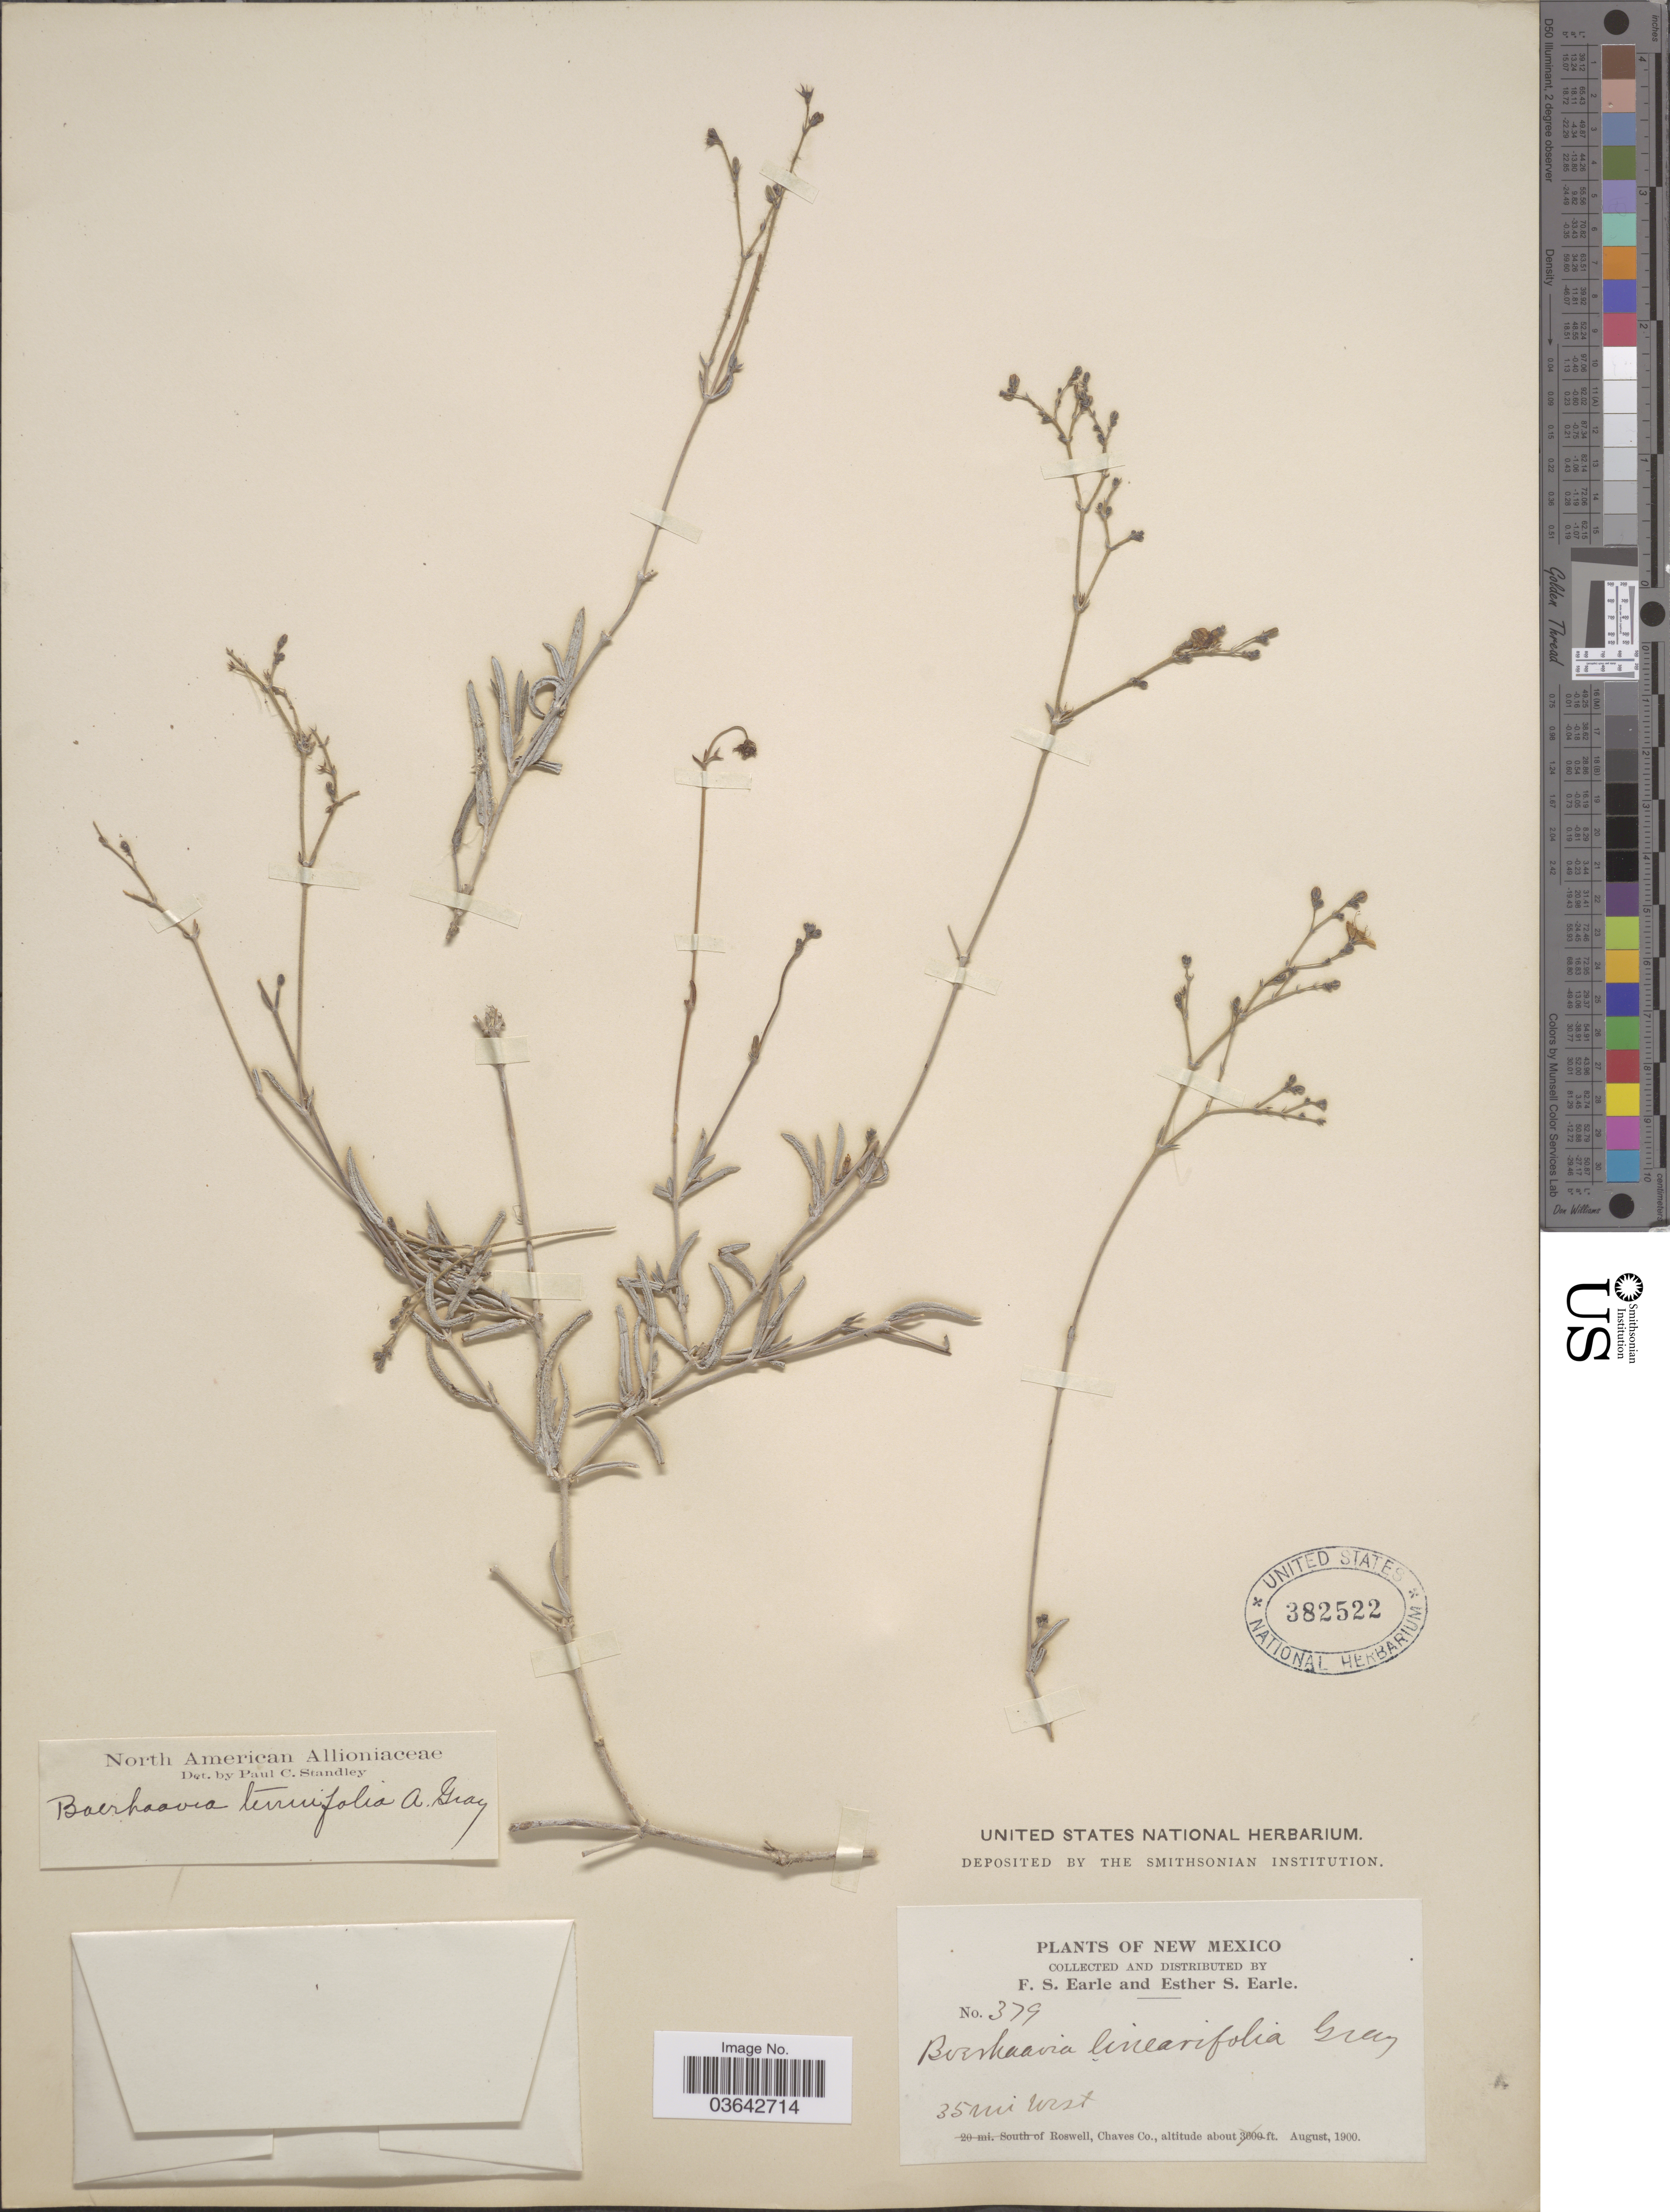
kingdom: Plantae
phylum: Tracheophyta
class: Magnoliopsida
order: Caryophyllales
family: Nyctaginaceae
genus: Boerhavia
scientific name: Boerhavia linearifolia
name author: A. Gray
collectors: F. S. Earle & E. S. Earle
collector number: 379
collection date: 1900-08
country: United States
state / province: New Mexico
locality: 35 mi west of Roswell, Chaves Co.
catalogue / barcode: US 382522